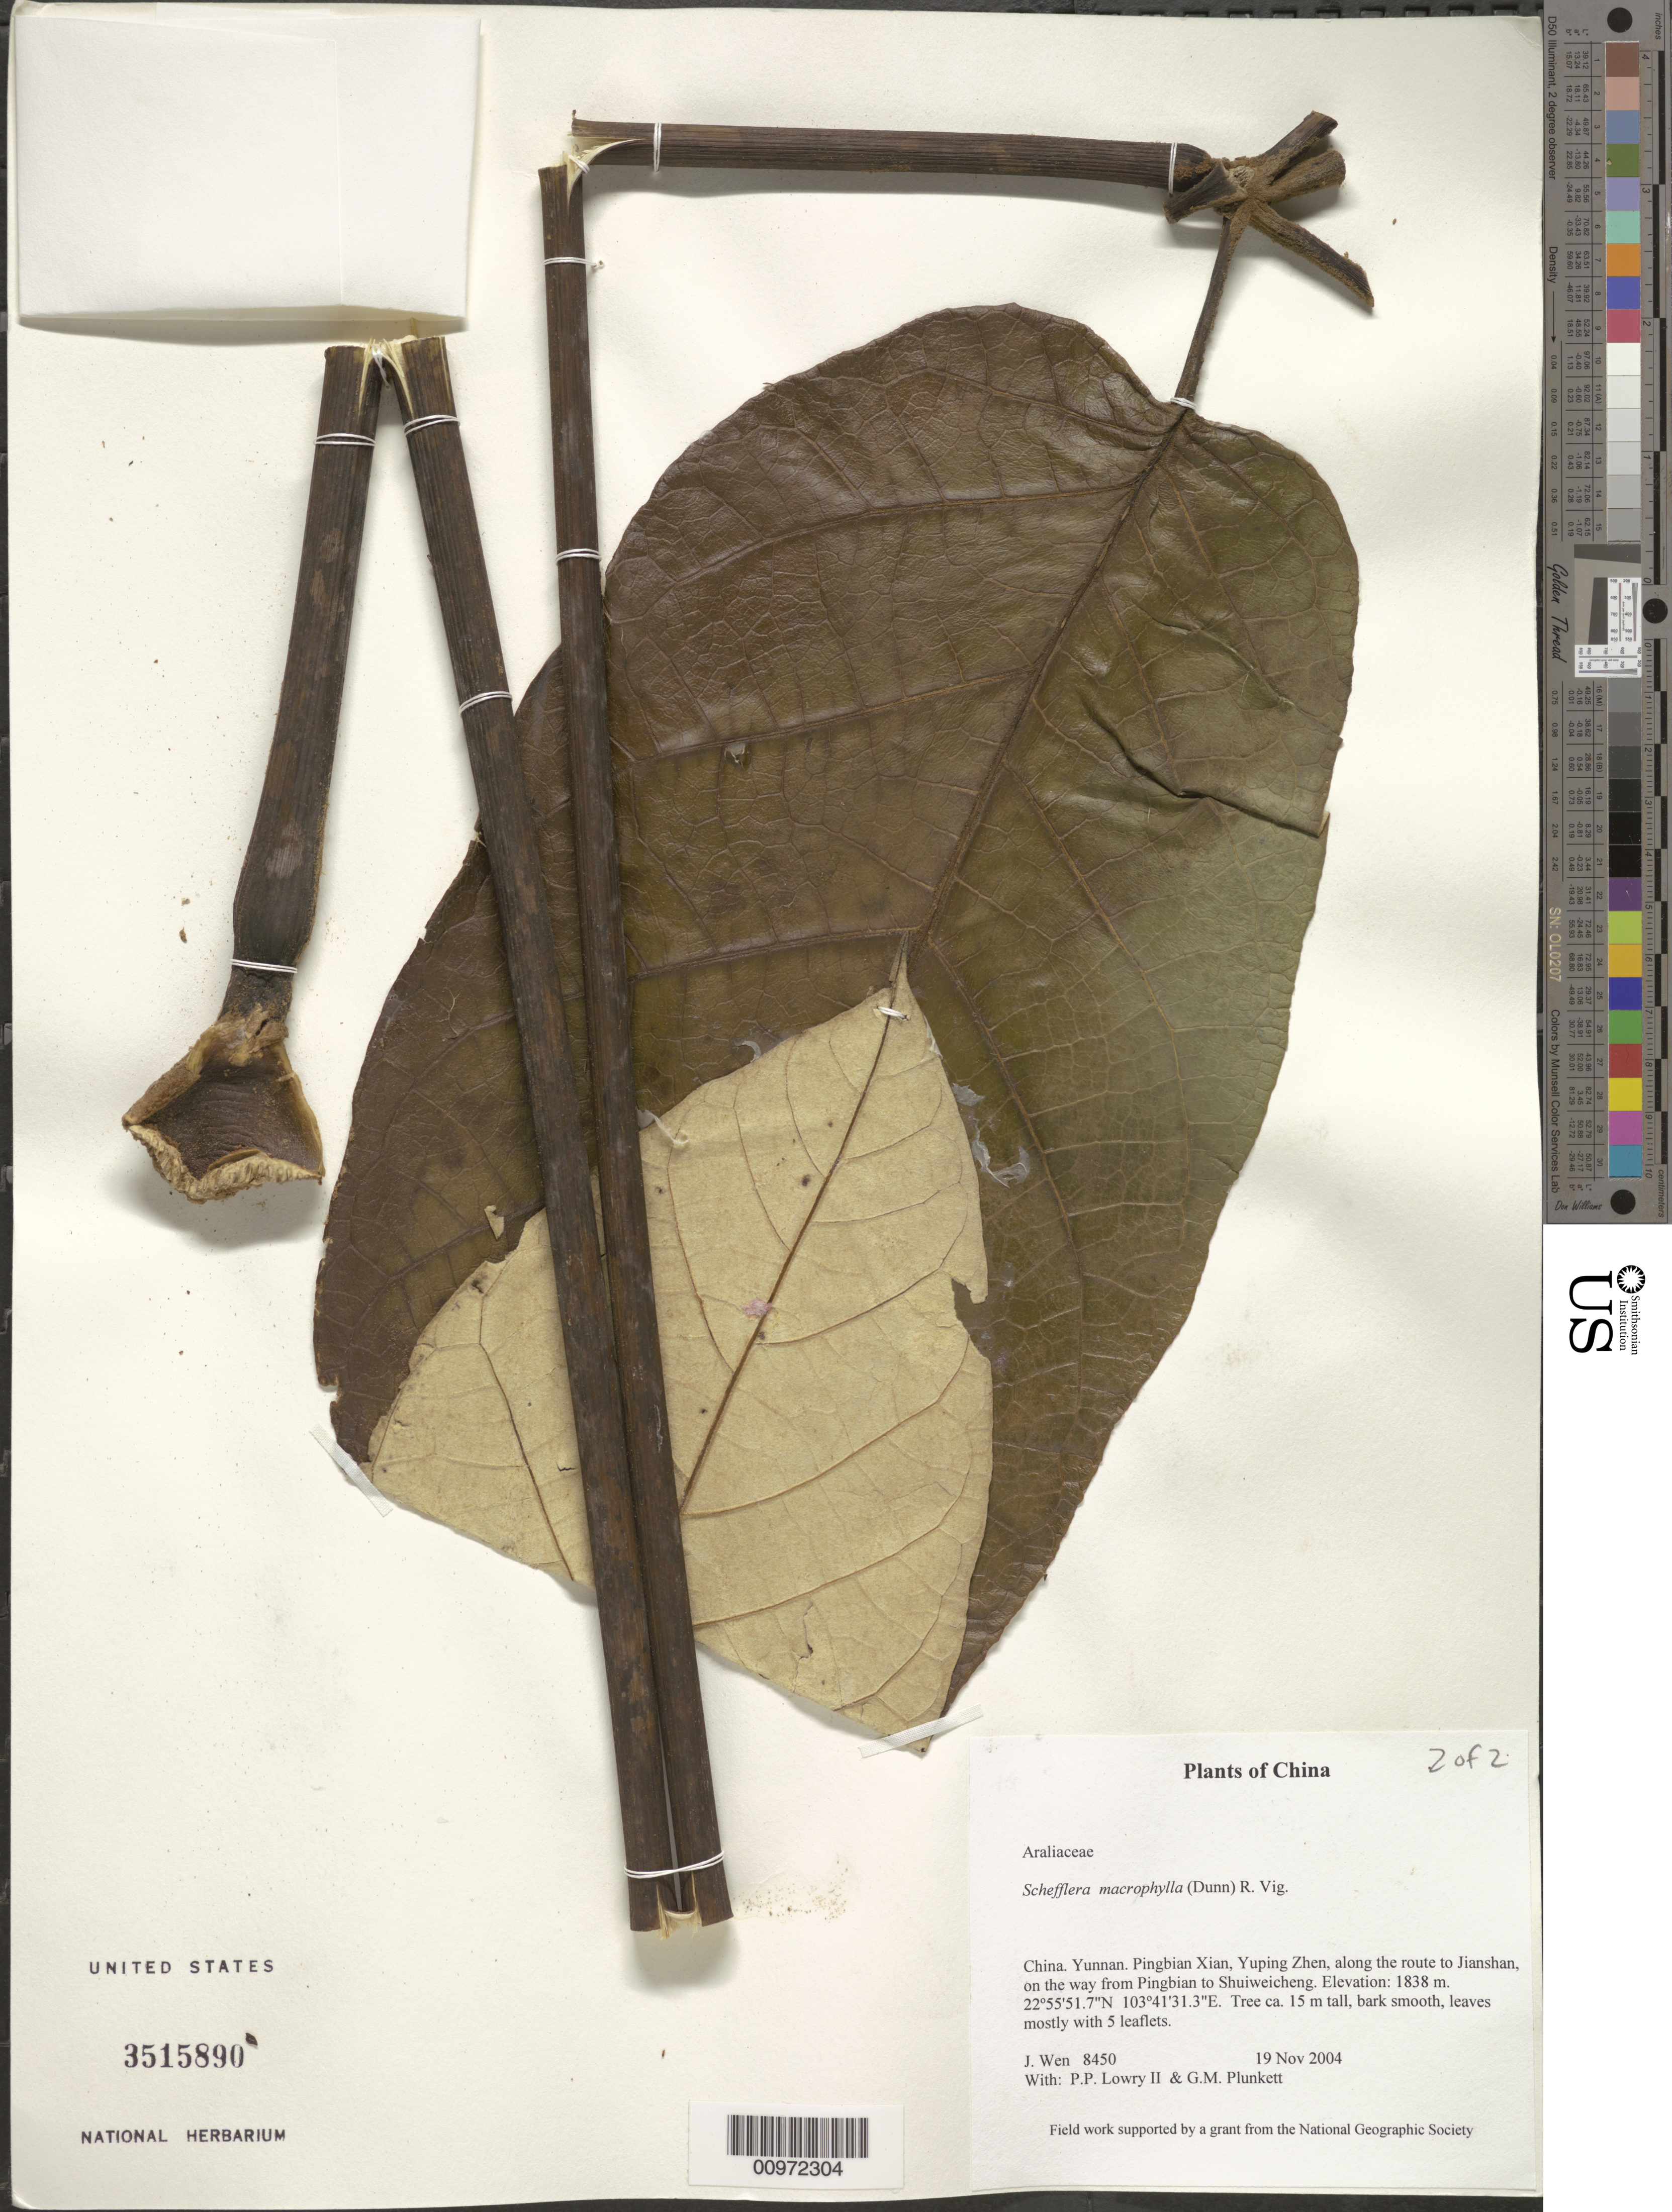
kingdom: Plantae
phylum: Tracheophyta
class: Magnoliopsida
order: Apiales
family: Araliaceae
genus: Schefflera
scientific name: Schefflera macrophylla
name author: R. Vig.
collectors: J. Wen, P. P. Lowry & G. M. Plunkett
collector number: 8450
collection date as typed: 19 Nov 2004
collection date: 2004-11-19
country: China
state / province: Yunnan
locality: Pingbian Xian, Yuping Zhen, along the route to Jianshan, on the way from Pingbian to Shuiweicheng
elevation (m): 1838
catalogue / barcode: US 3515890